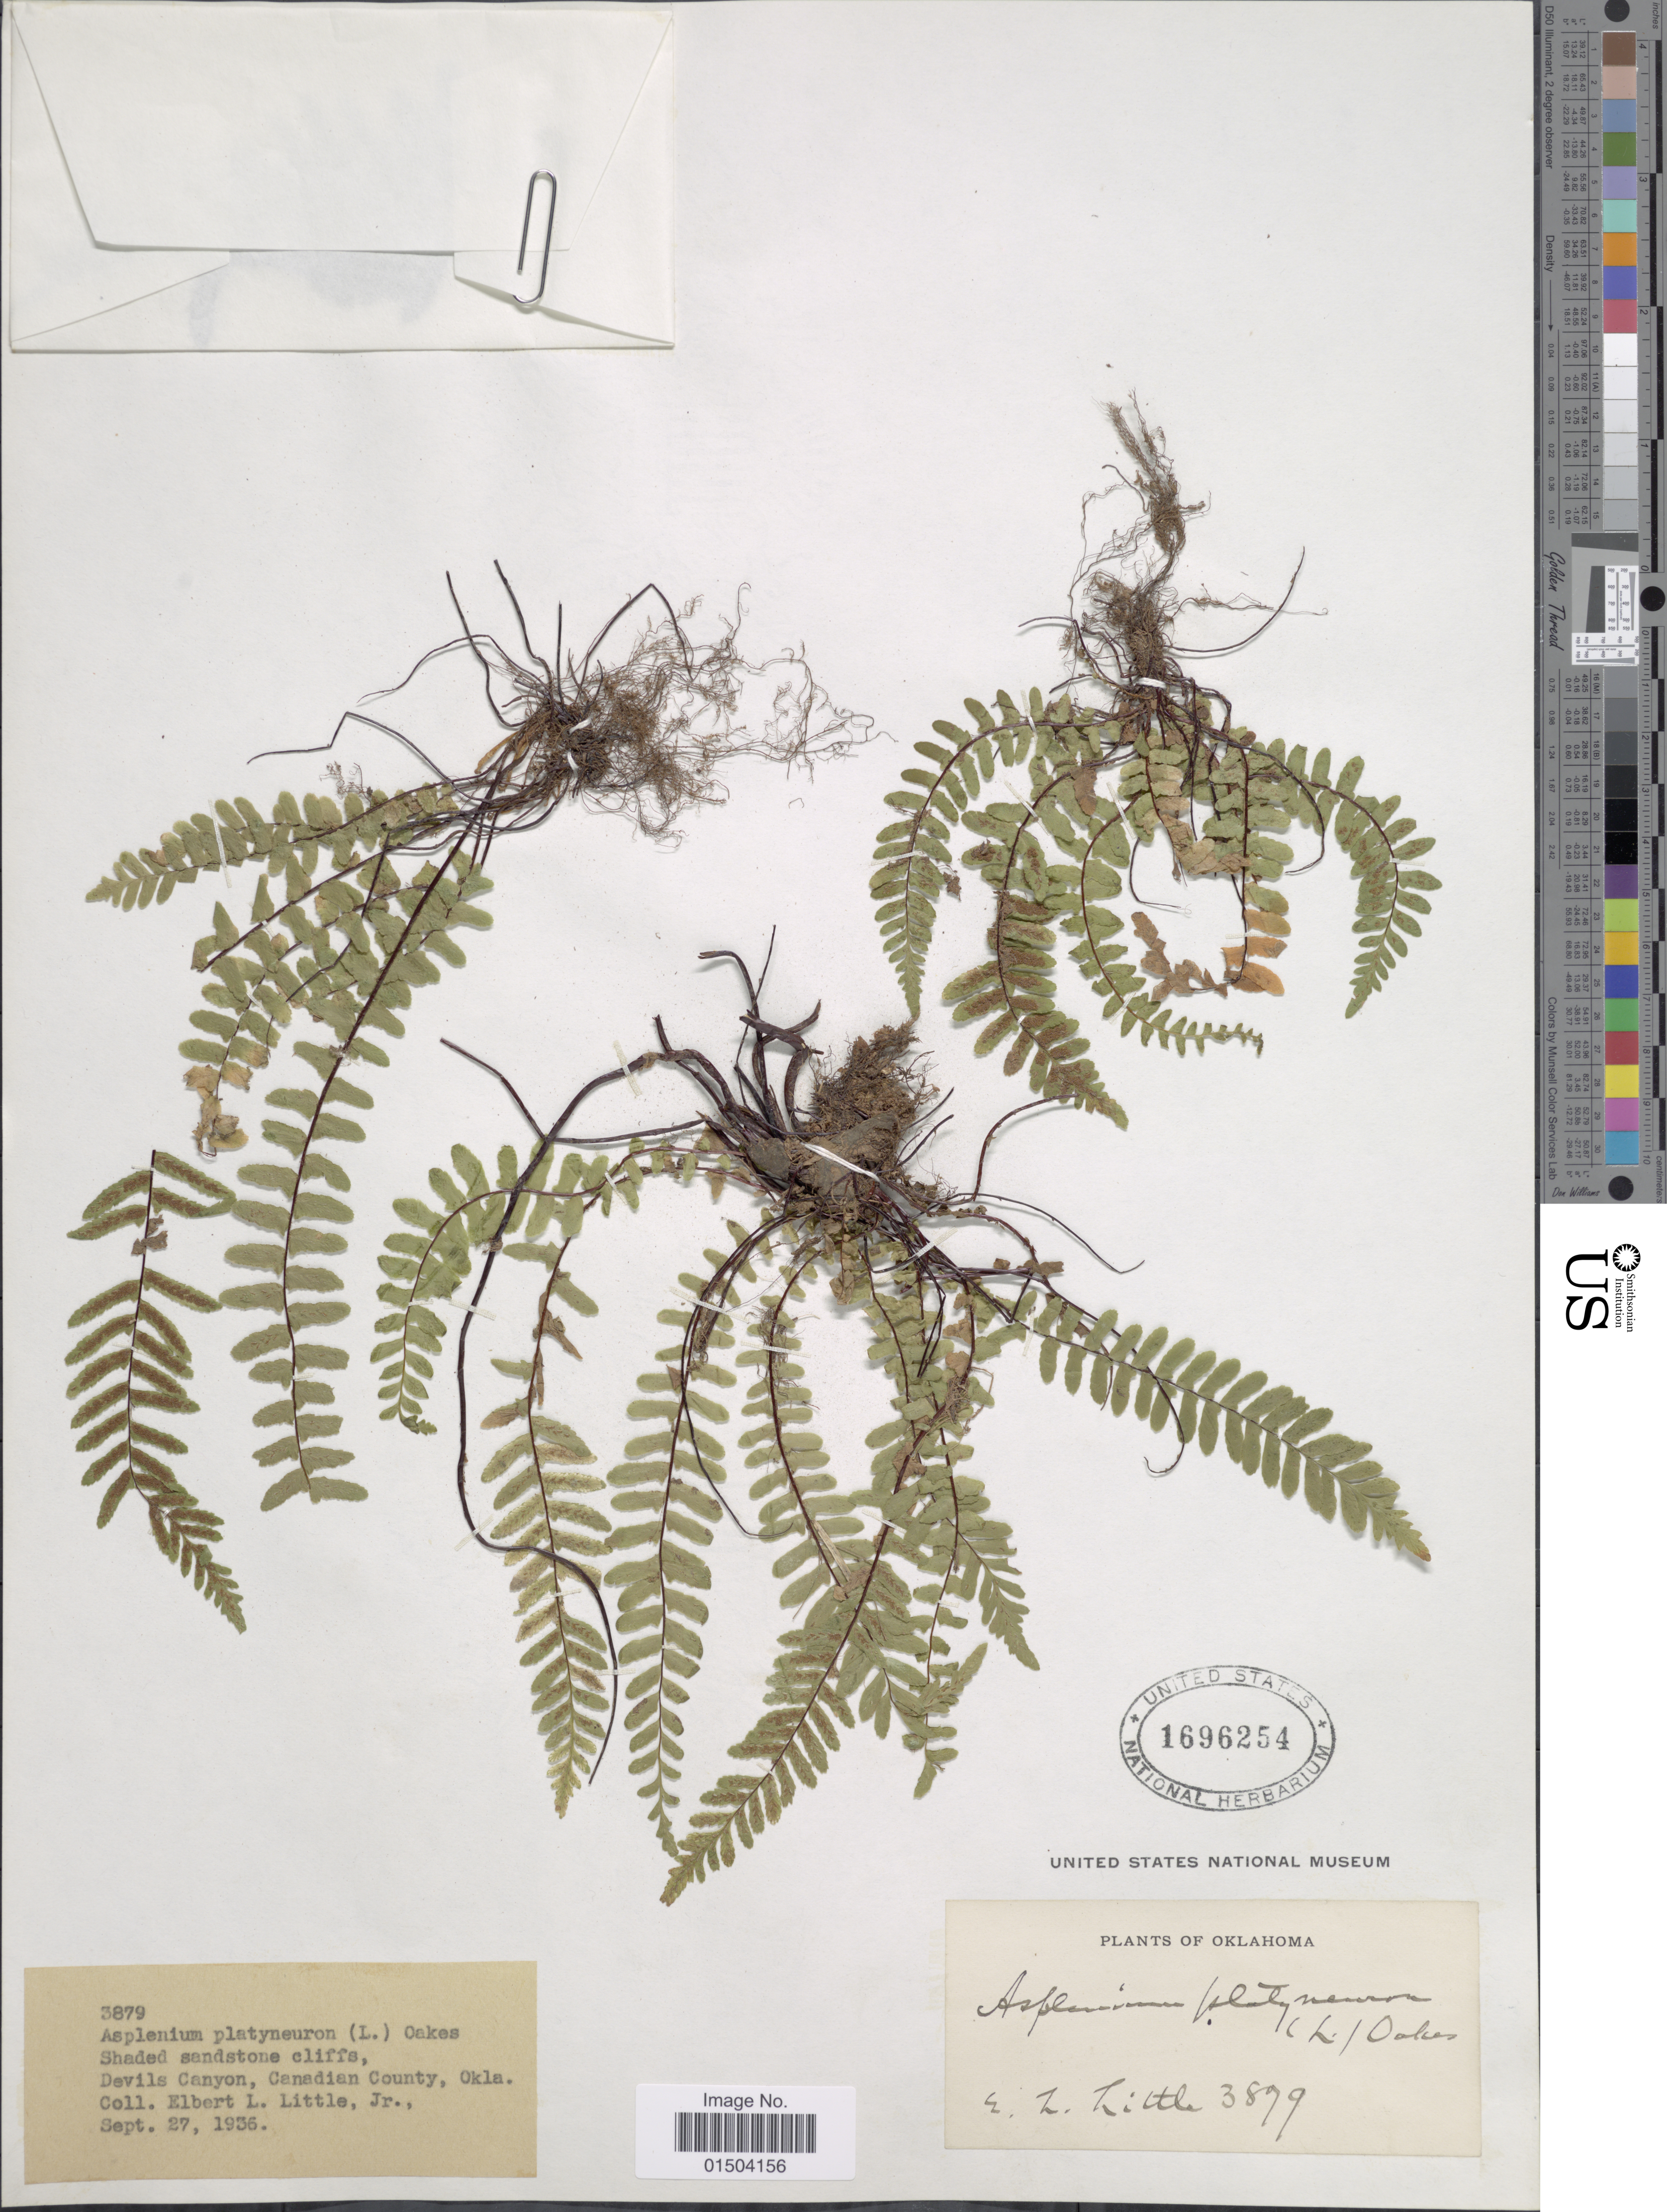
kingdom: Plantae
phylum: Tracheophyta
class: Polypodiopsida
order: Polypodiales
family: Aspleniaceae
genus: Asplenium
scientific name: Asplenium platyneuron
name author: (L.) Britton, Stearns & Poggenb.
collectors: E. L. Little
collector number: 3879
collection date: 1936-09-27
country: United States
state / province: Oklahoma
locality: Devils Canyon, Canadian County.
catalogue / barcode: US 1696254